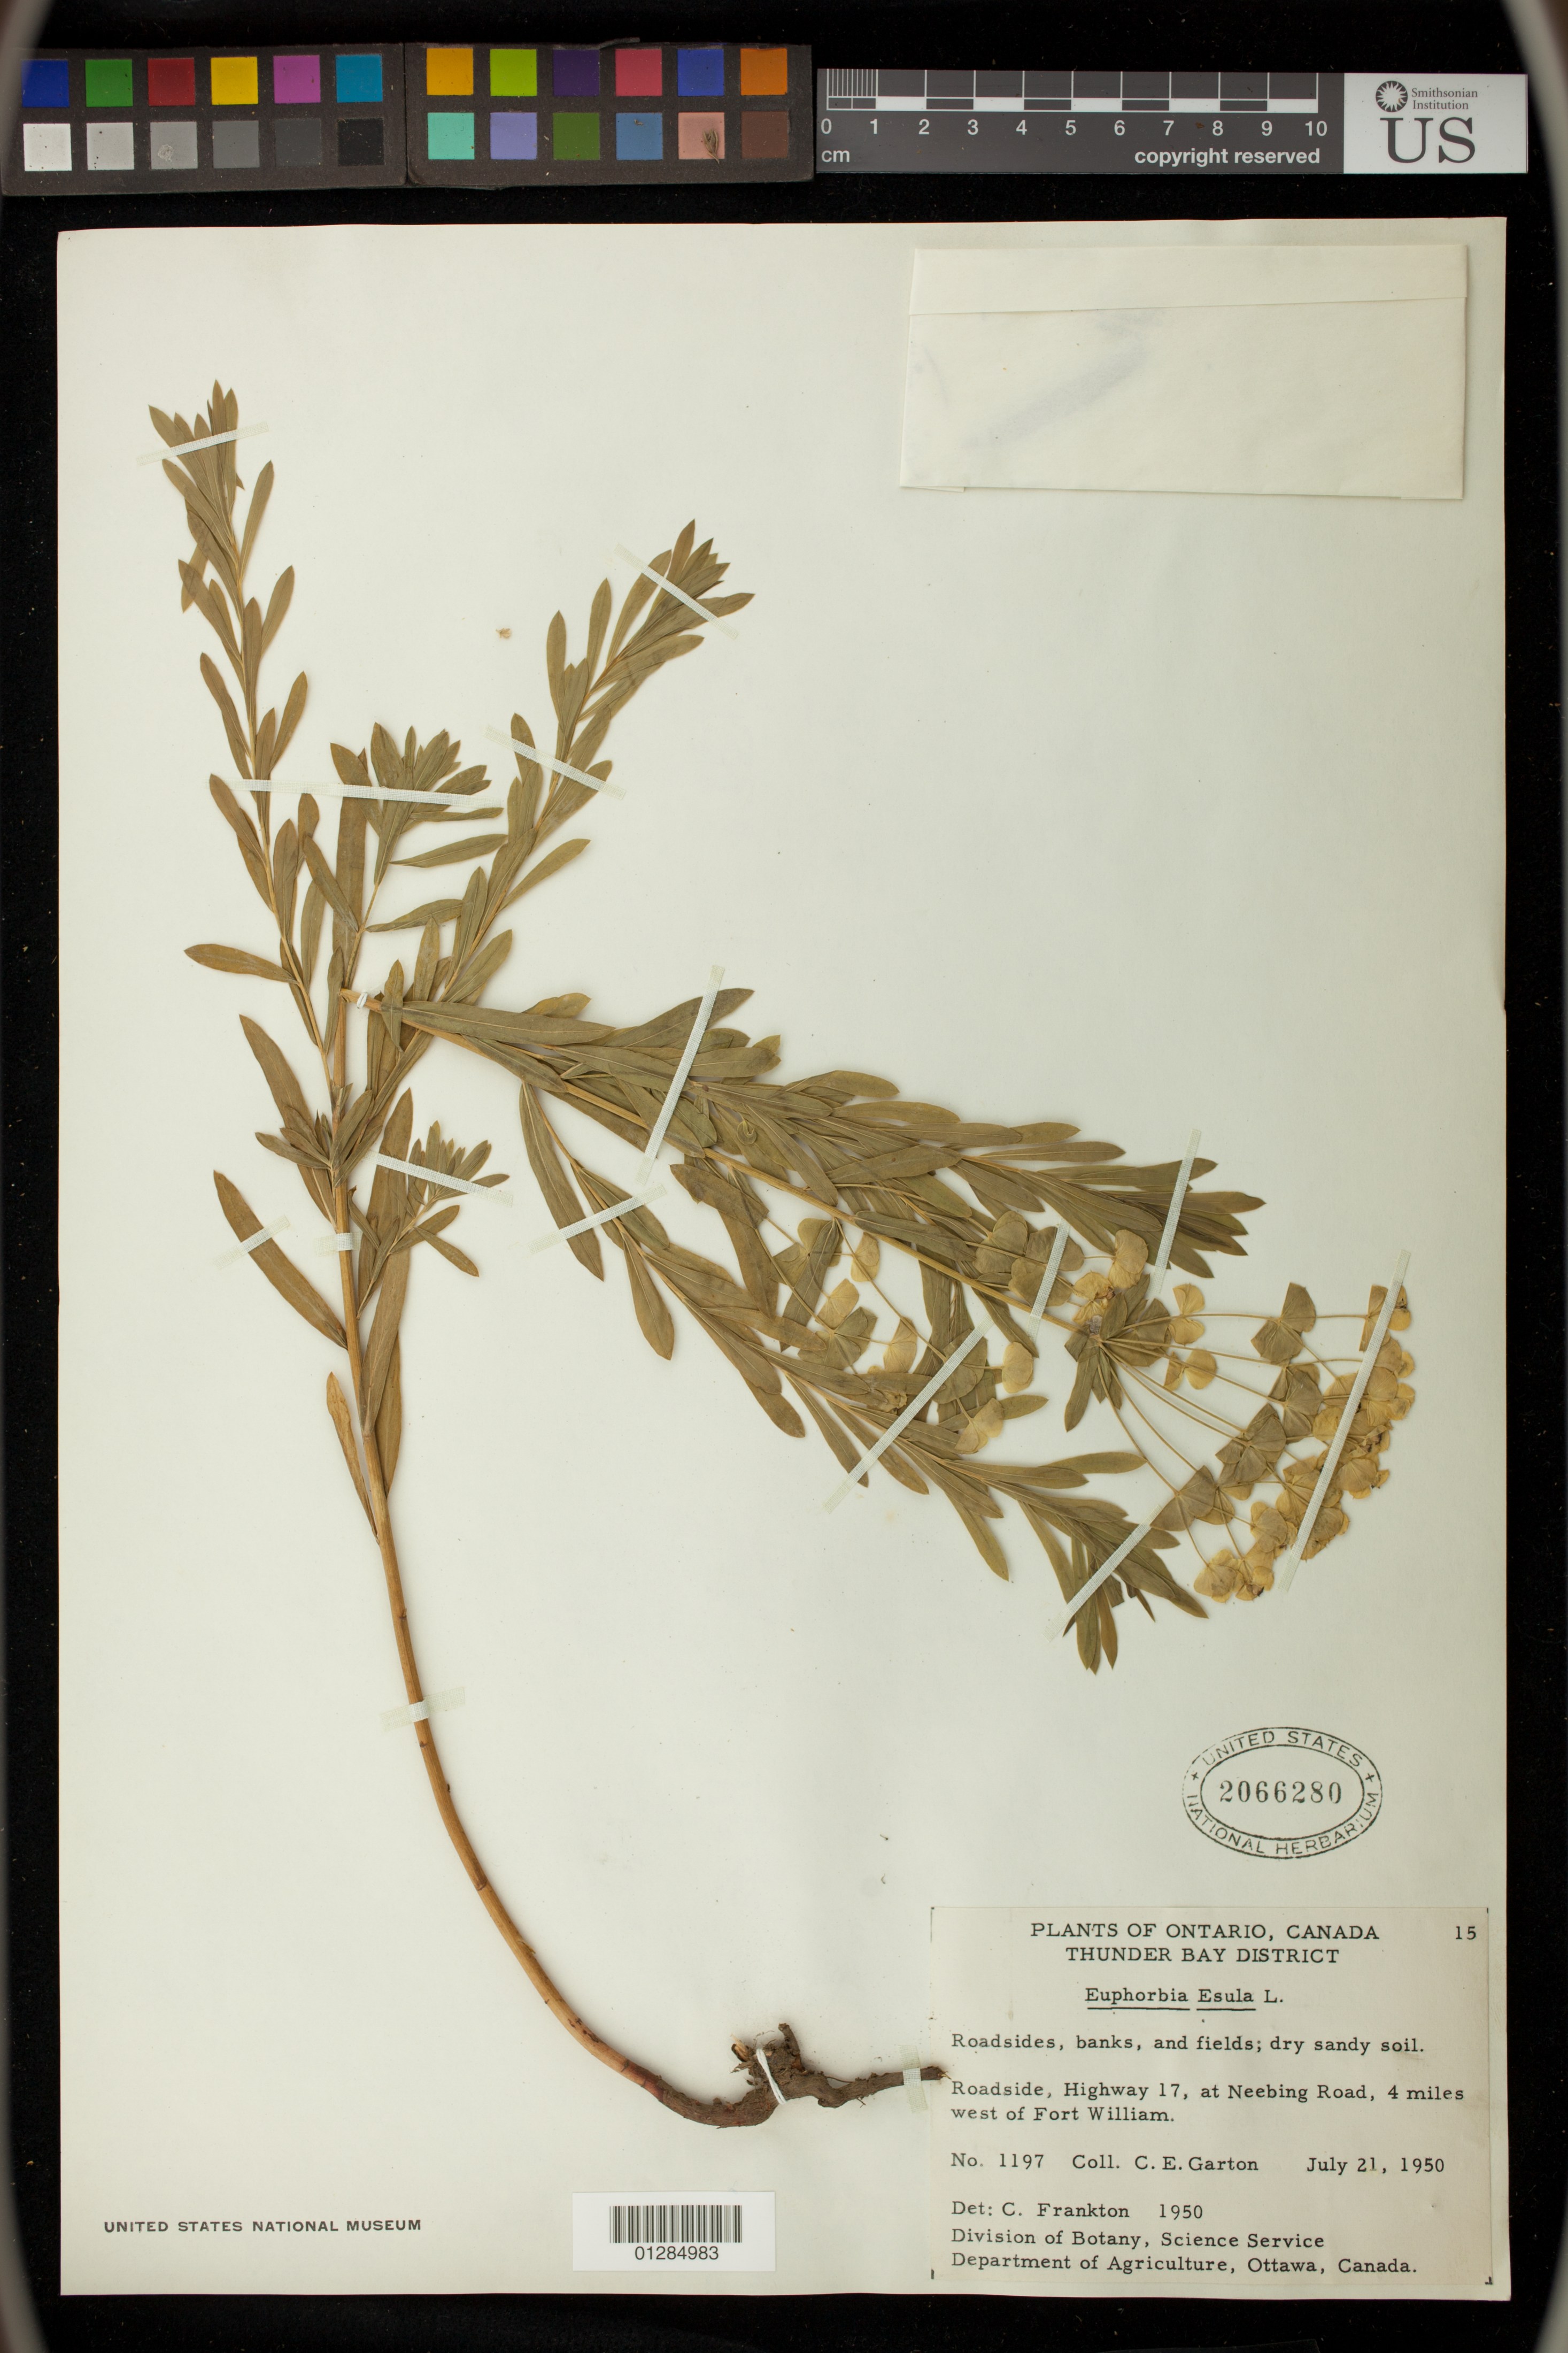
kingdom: Plantae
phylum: Tracheophyta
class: Magnoliopsida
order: Malpighiales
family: Euphorbiaceae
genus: Euphorbia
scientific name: Euphorbia esula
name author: L.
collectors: C. Garton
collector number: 1197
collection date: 1950-07-21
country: Canada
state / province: Ontario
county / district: Thunder Bay District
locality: Roadside, Highway 17, at Neebing Road, 4 miles west of Fort William.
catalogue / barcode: US 2066280